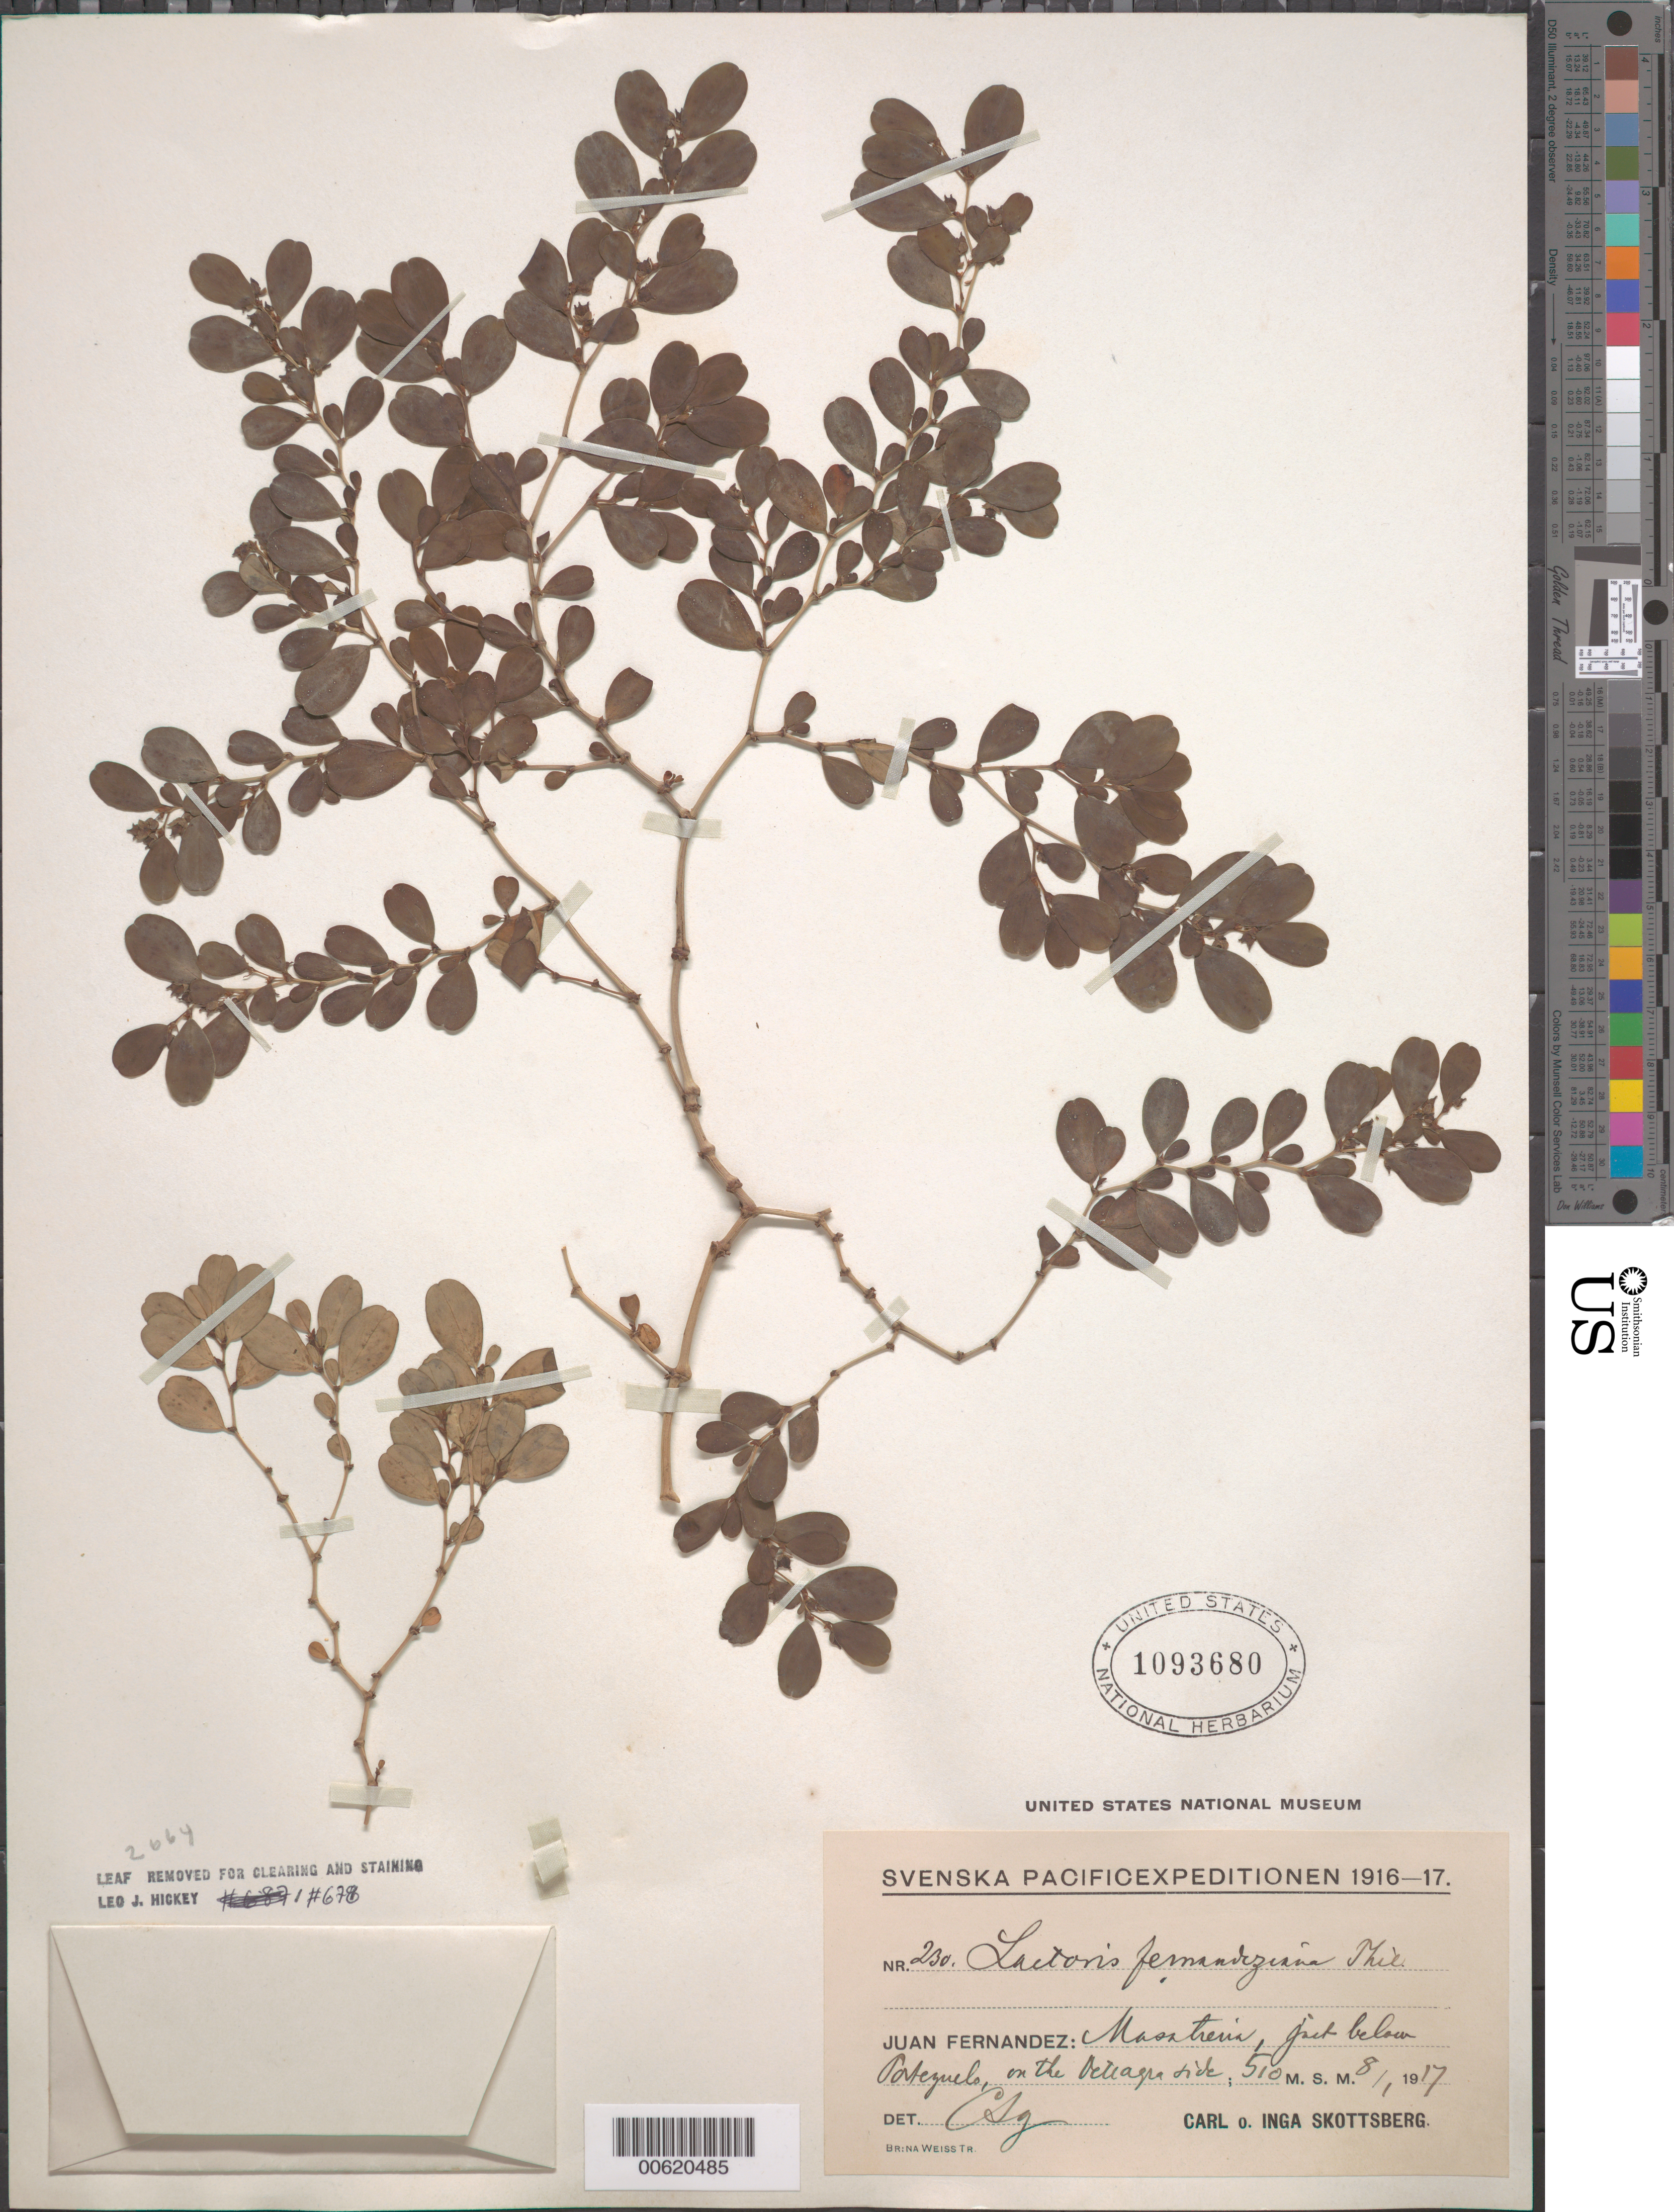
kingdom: Plantae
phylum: Tracheophyta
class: Magnoliopsida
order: Piperales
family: Aristolochiaceae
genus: Lactoris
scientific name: Lactoris fernandeziana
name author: Phil.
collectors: I. Skottsberg & C. Skottsberg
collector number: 230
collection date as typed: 08 Jan 1917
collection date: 1917-01-08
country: Chile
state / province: Valparaíso (V)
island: Isla Más a Tierra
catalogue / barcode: US 1093680